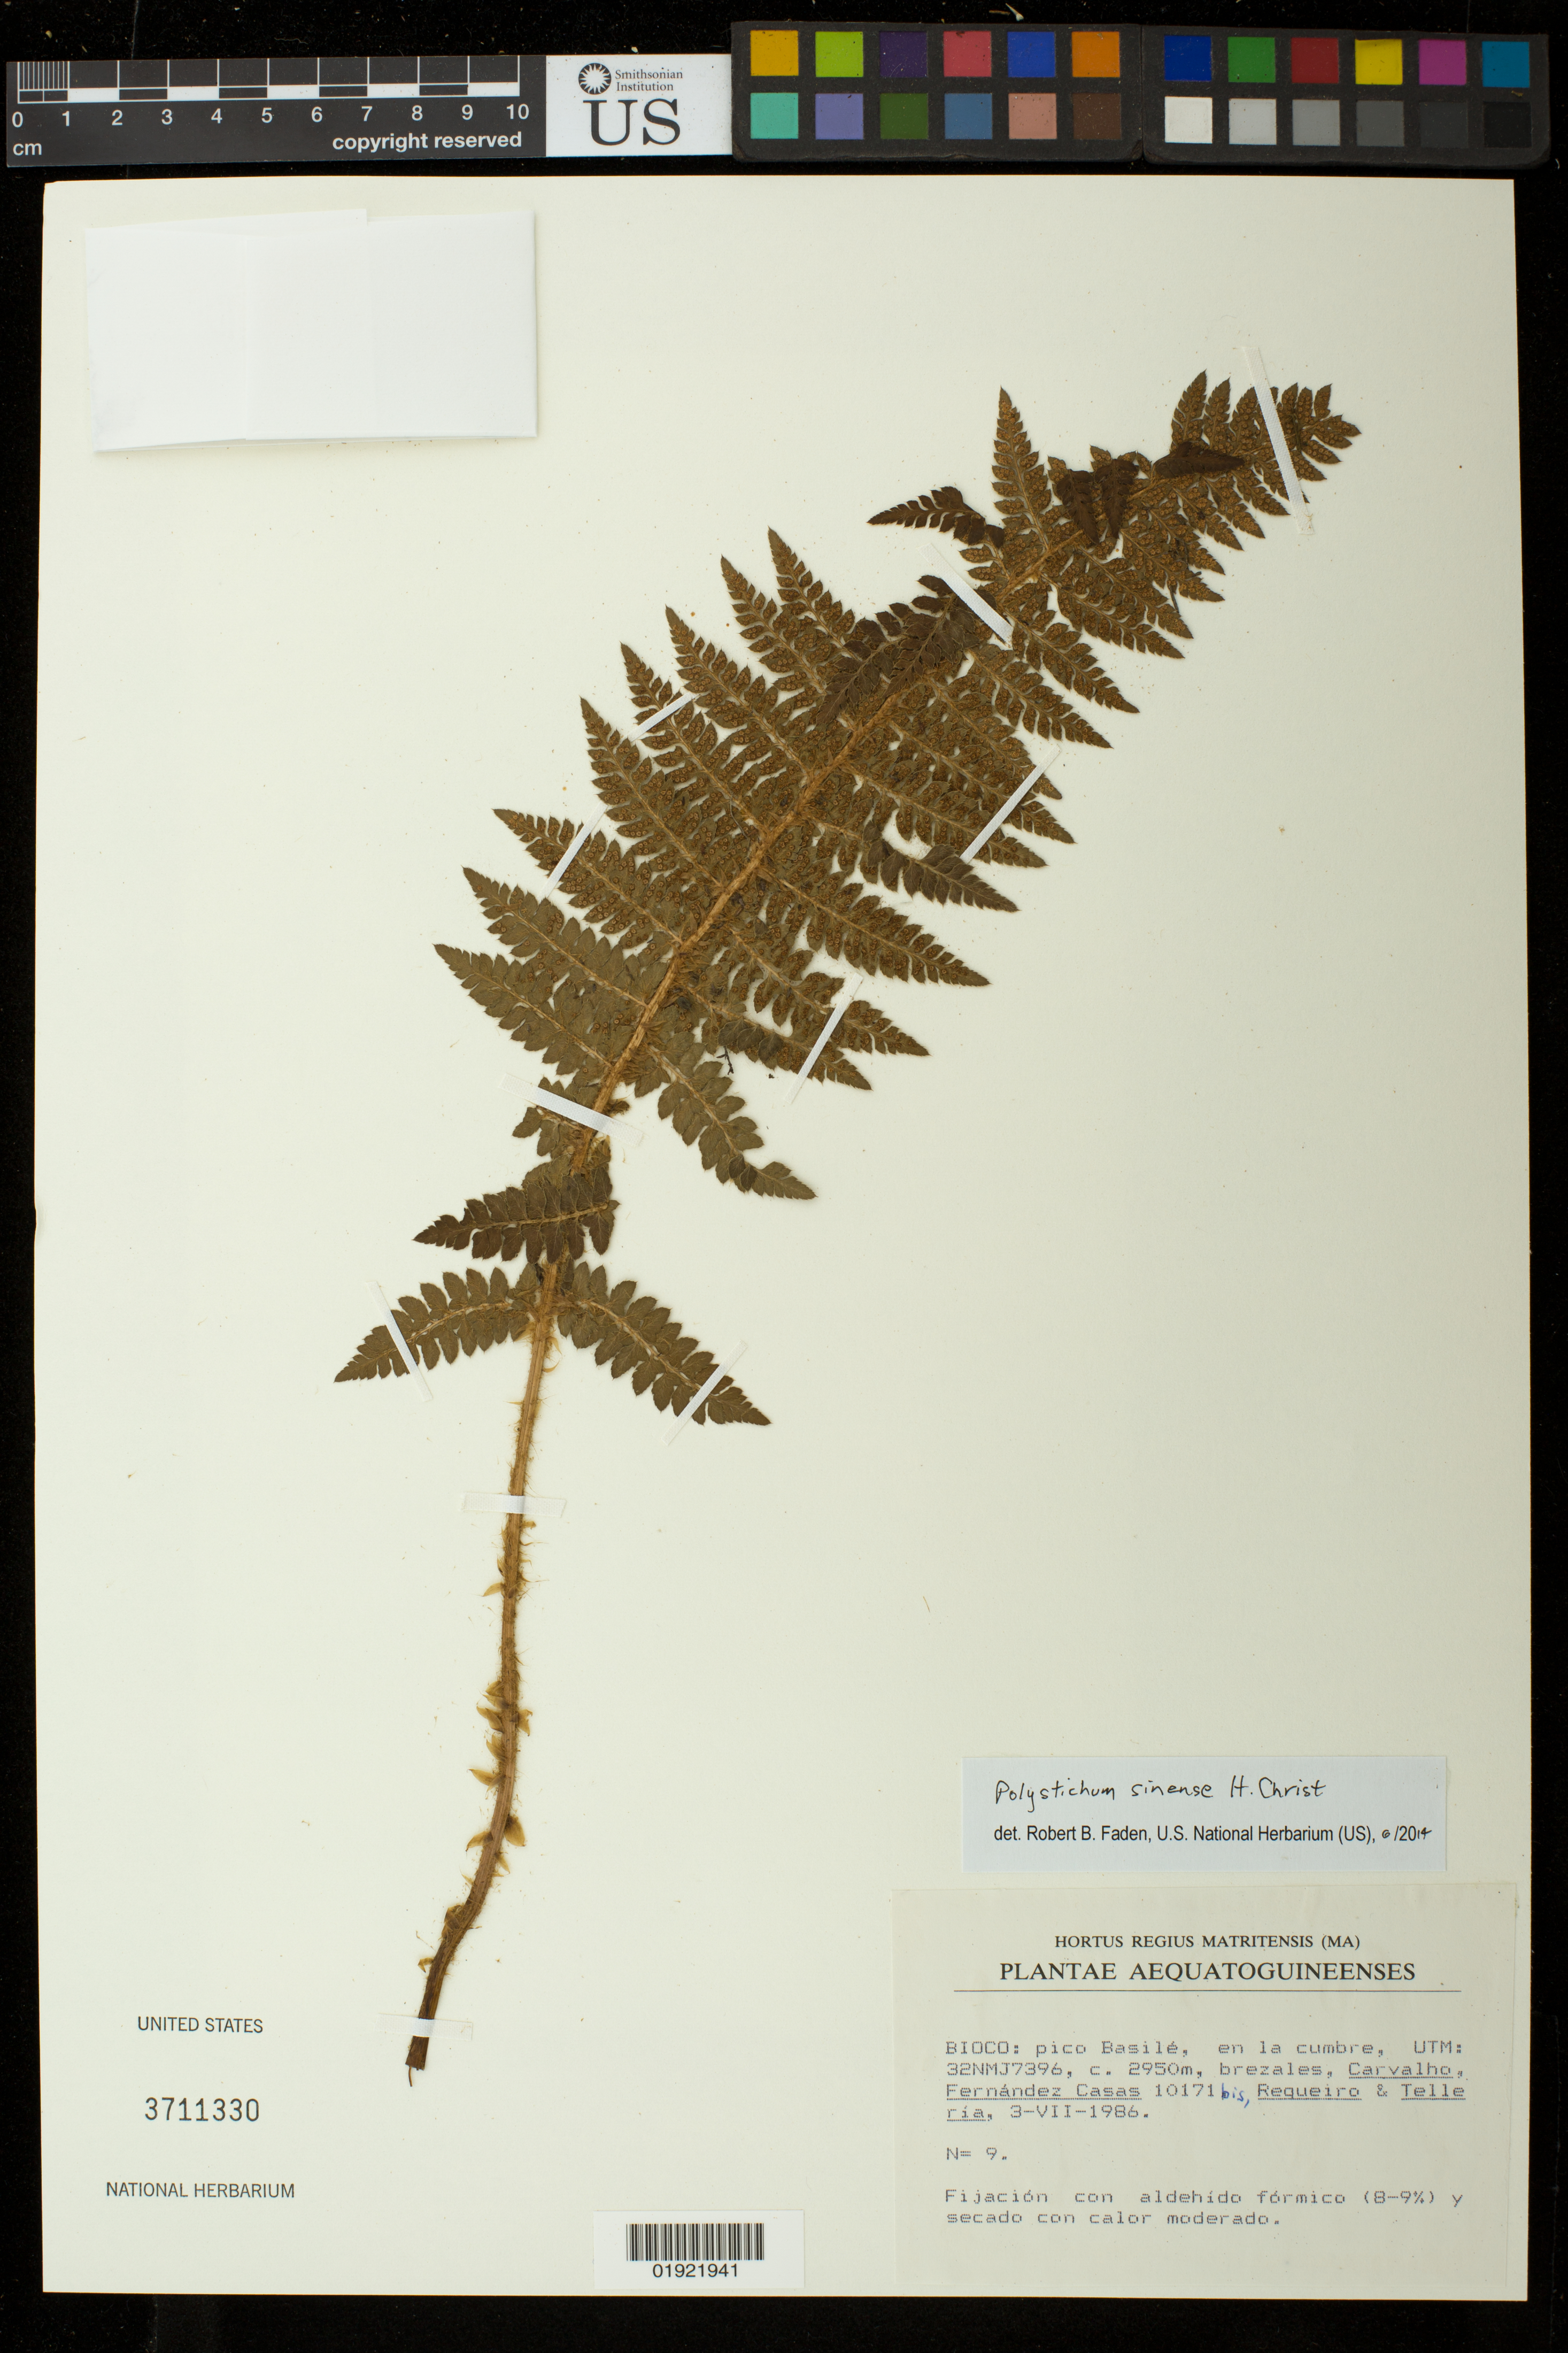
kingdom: Plantae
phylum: Tracheophyta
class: Polypodiopsida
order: Polypodiales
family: Dryopteridaceae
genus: Polystichum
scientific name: Polystichum sinense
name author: (Christ) Christ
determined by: Faden, Robert B., (US), Smithsonian Institution - National Museum of Natural History (UNITED STATES)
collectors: Carvalho, --, F. Casas, Requeiro, -- & -. Telleria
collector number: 10171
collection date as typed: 3-VII-1986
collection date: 1986-07-03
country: Equatorial Guinea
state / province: Bioko Norte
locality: pico Basile, en la cumbre, UTM 32NMJ7396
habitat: brezales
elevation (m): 2850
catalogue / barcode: US 3711330